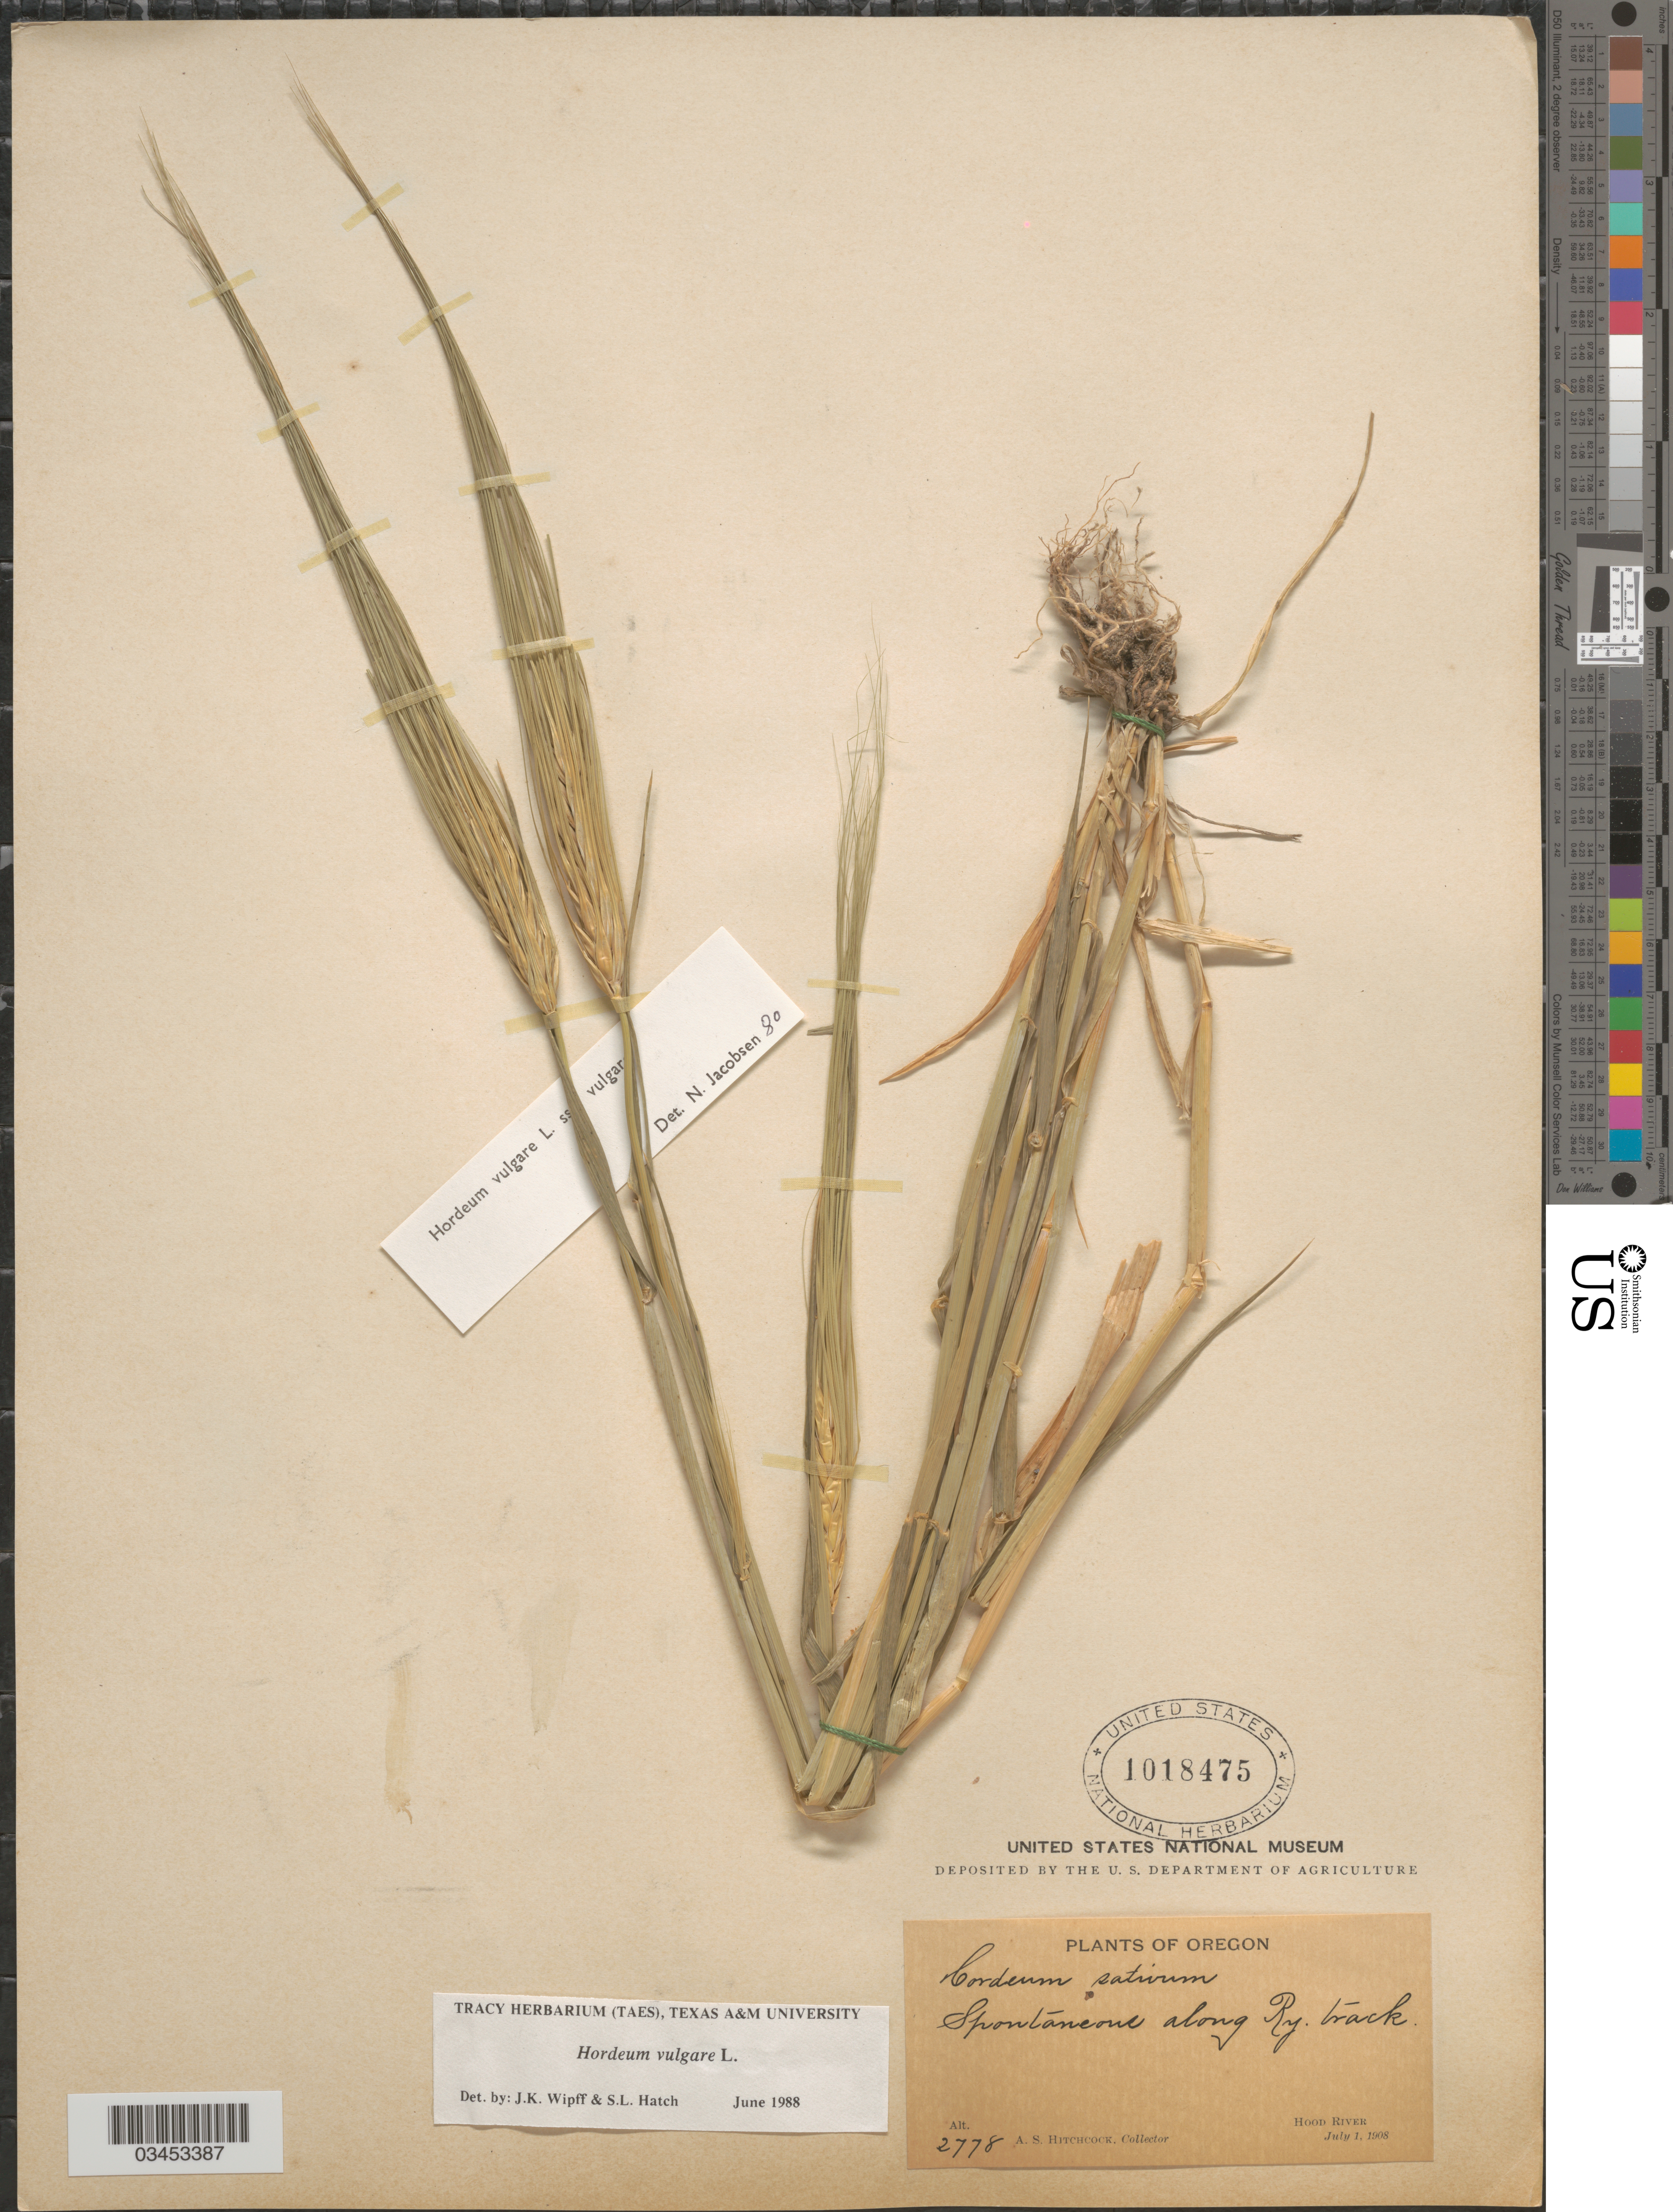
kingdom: Plantae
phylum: Tracheophyta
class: Liliopsida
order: Poales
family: Poaceae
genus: Hordeum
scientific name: Hordeum vulgare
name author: L.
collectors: A. S. Hitchcock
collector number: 2778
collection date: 1908-07-01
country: United States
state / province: Oregon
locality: Spontaneous along Ry. track. Hood River.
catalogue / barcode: US 1018475